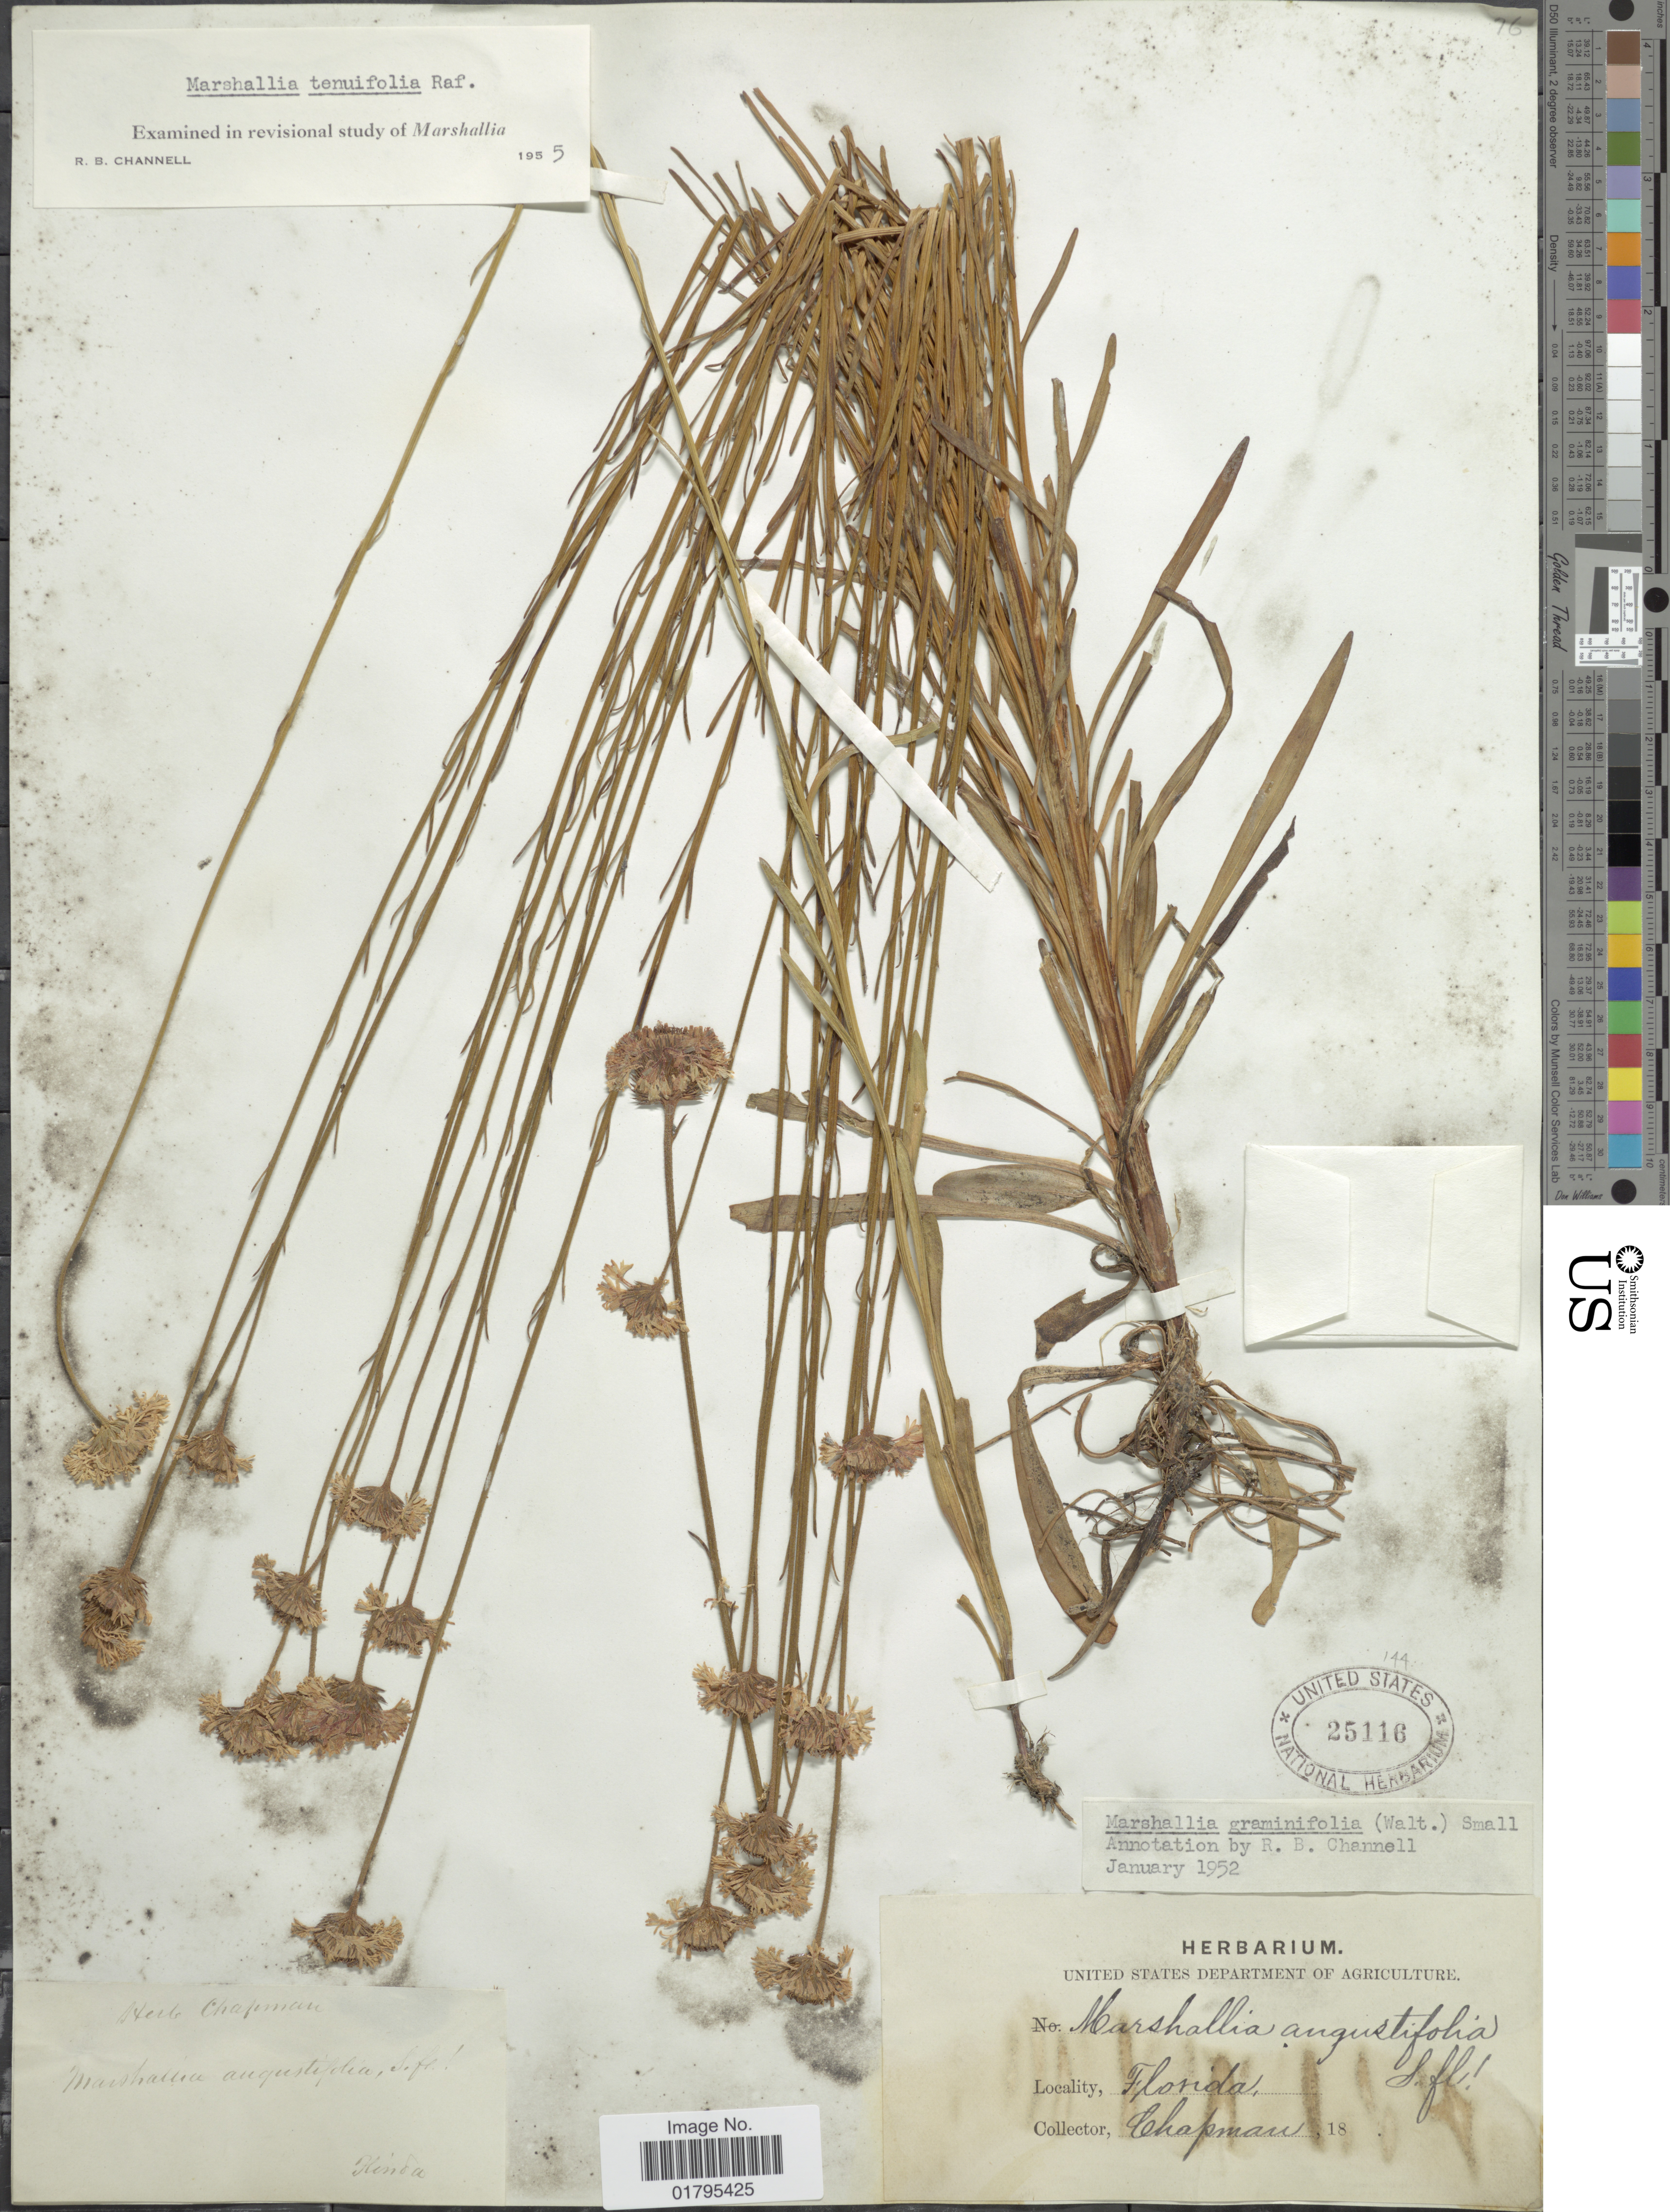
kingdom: Plantae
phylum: Tracheophyta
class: Magnoliopsida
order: Asterales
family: Asteraceae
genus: Marshallia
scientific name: Marshallia tenuifolia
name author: Raf.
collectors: A. Chapman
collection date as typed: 18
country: United States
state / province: Florida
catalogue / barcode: US 25116